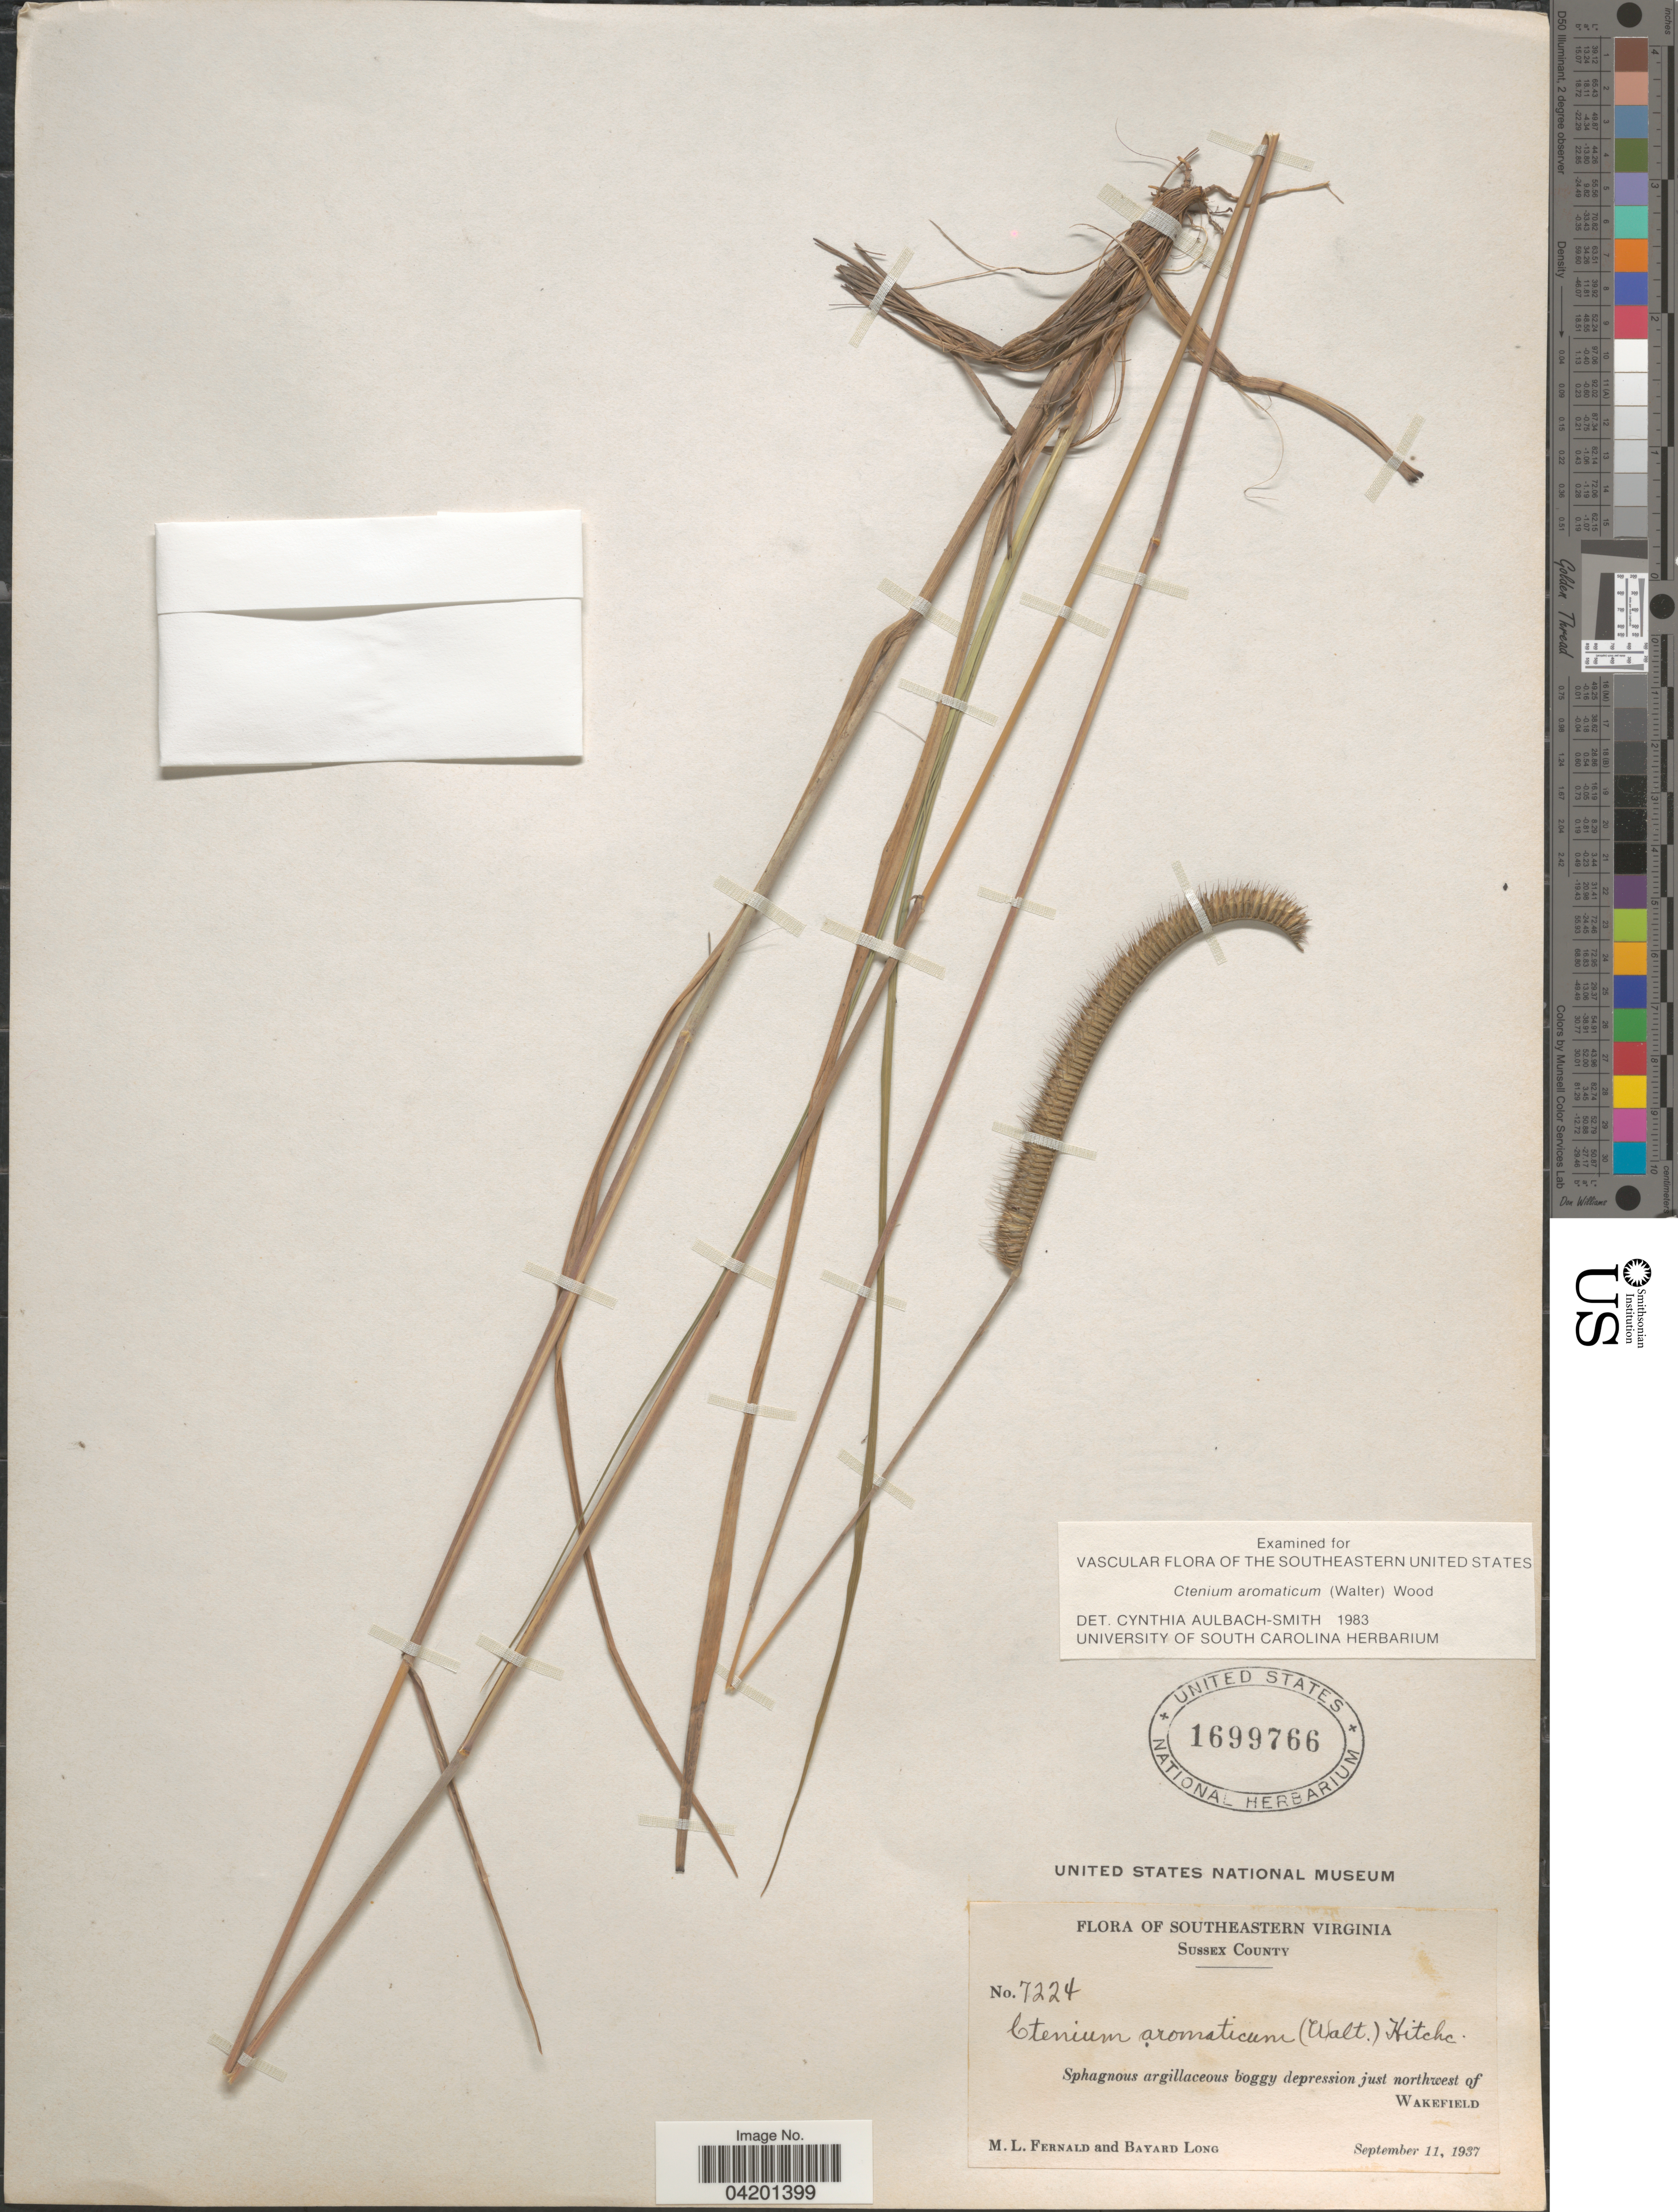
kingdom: Plantae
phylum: Tracheophyta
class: Liliopsida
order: Poales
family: Poaceae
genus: Ctenium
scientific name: Ctenium aromaticum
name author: (Walter) Alph. Wood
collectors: M. L. Fernald & B. Long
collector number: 7224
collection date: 1937-09-11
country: United States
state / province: Virginia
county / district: Sussex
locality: Southeastern Virginia. Sussex County. Sphagnous argillaceous boggy depression just northwest of Wakefield.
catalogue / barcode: US 1699766